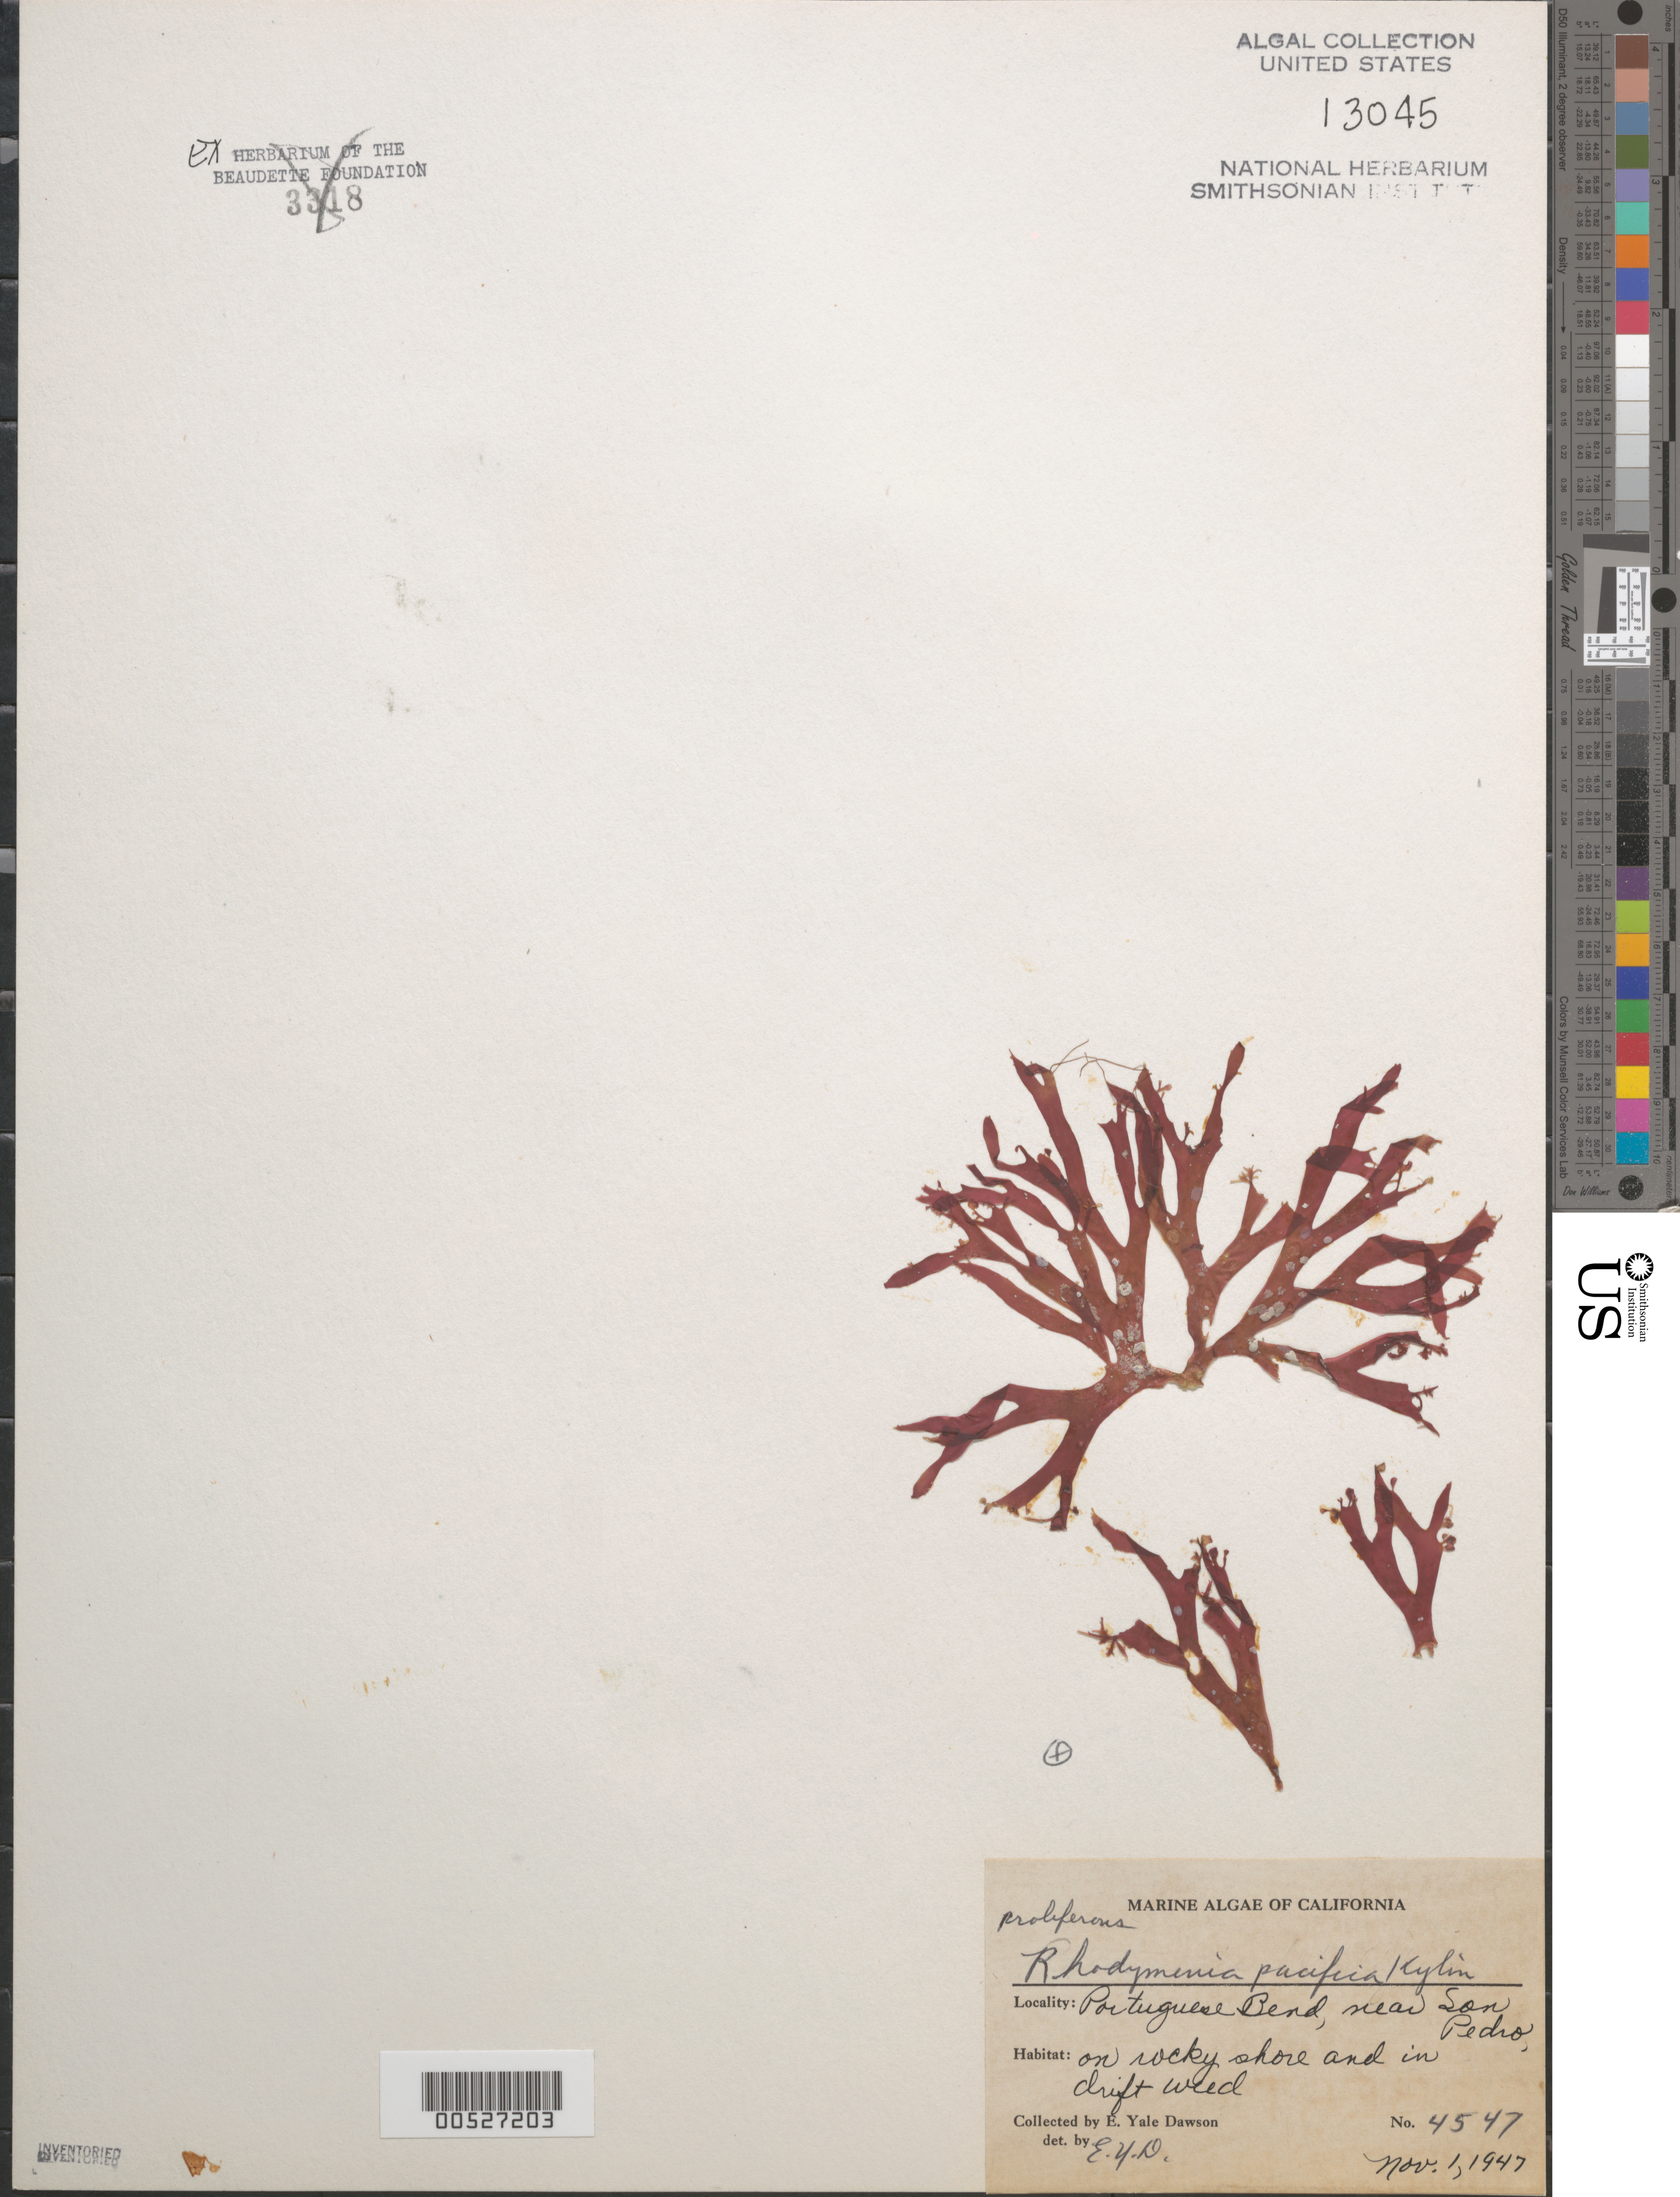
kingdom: Plantae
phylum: Rhodophyta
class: Florideophyceae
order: Rhodymeniales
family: Rhodymeniaceae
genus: Rhodymenia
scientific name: Rhodymenia pacifica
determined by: Dawson, E. Y.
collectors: E. Y. Dawson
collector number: EYD 4547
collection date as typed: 01 Nov 1947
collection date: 1947-11-01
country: United States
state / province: California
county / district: Los Angeles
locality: Portuguese Bend, near San Pedro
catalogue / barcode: US 13045